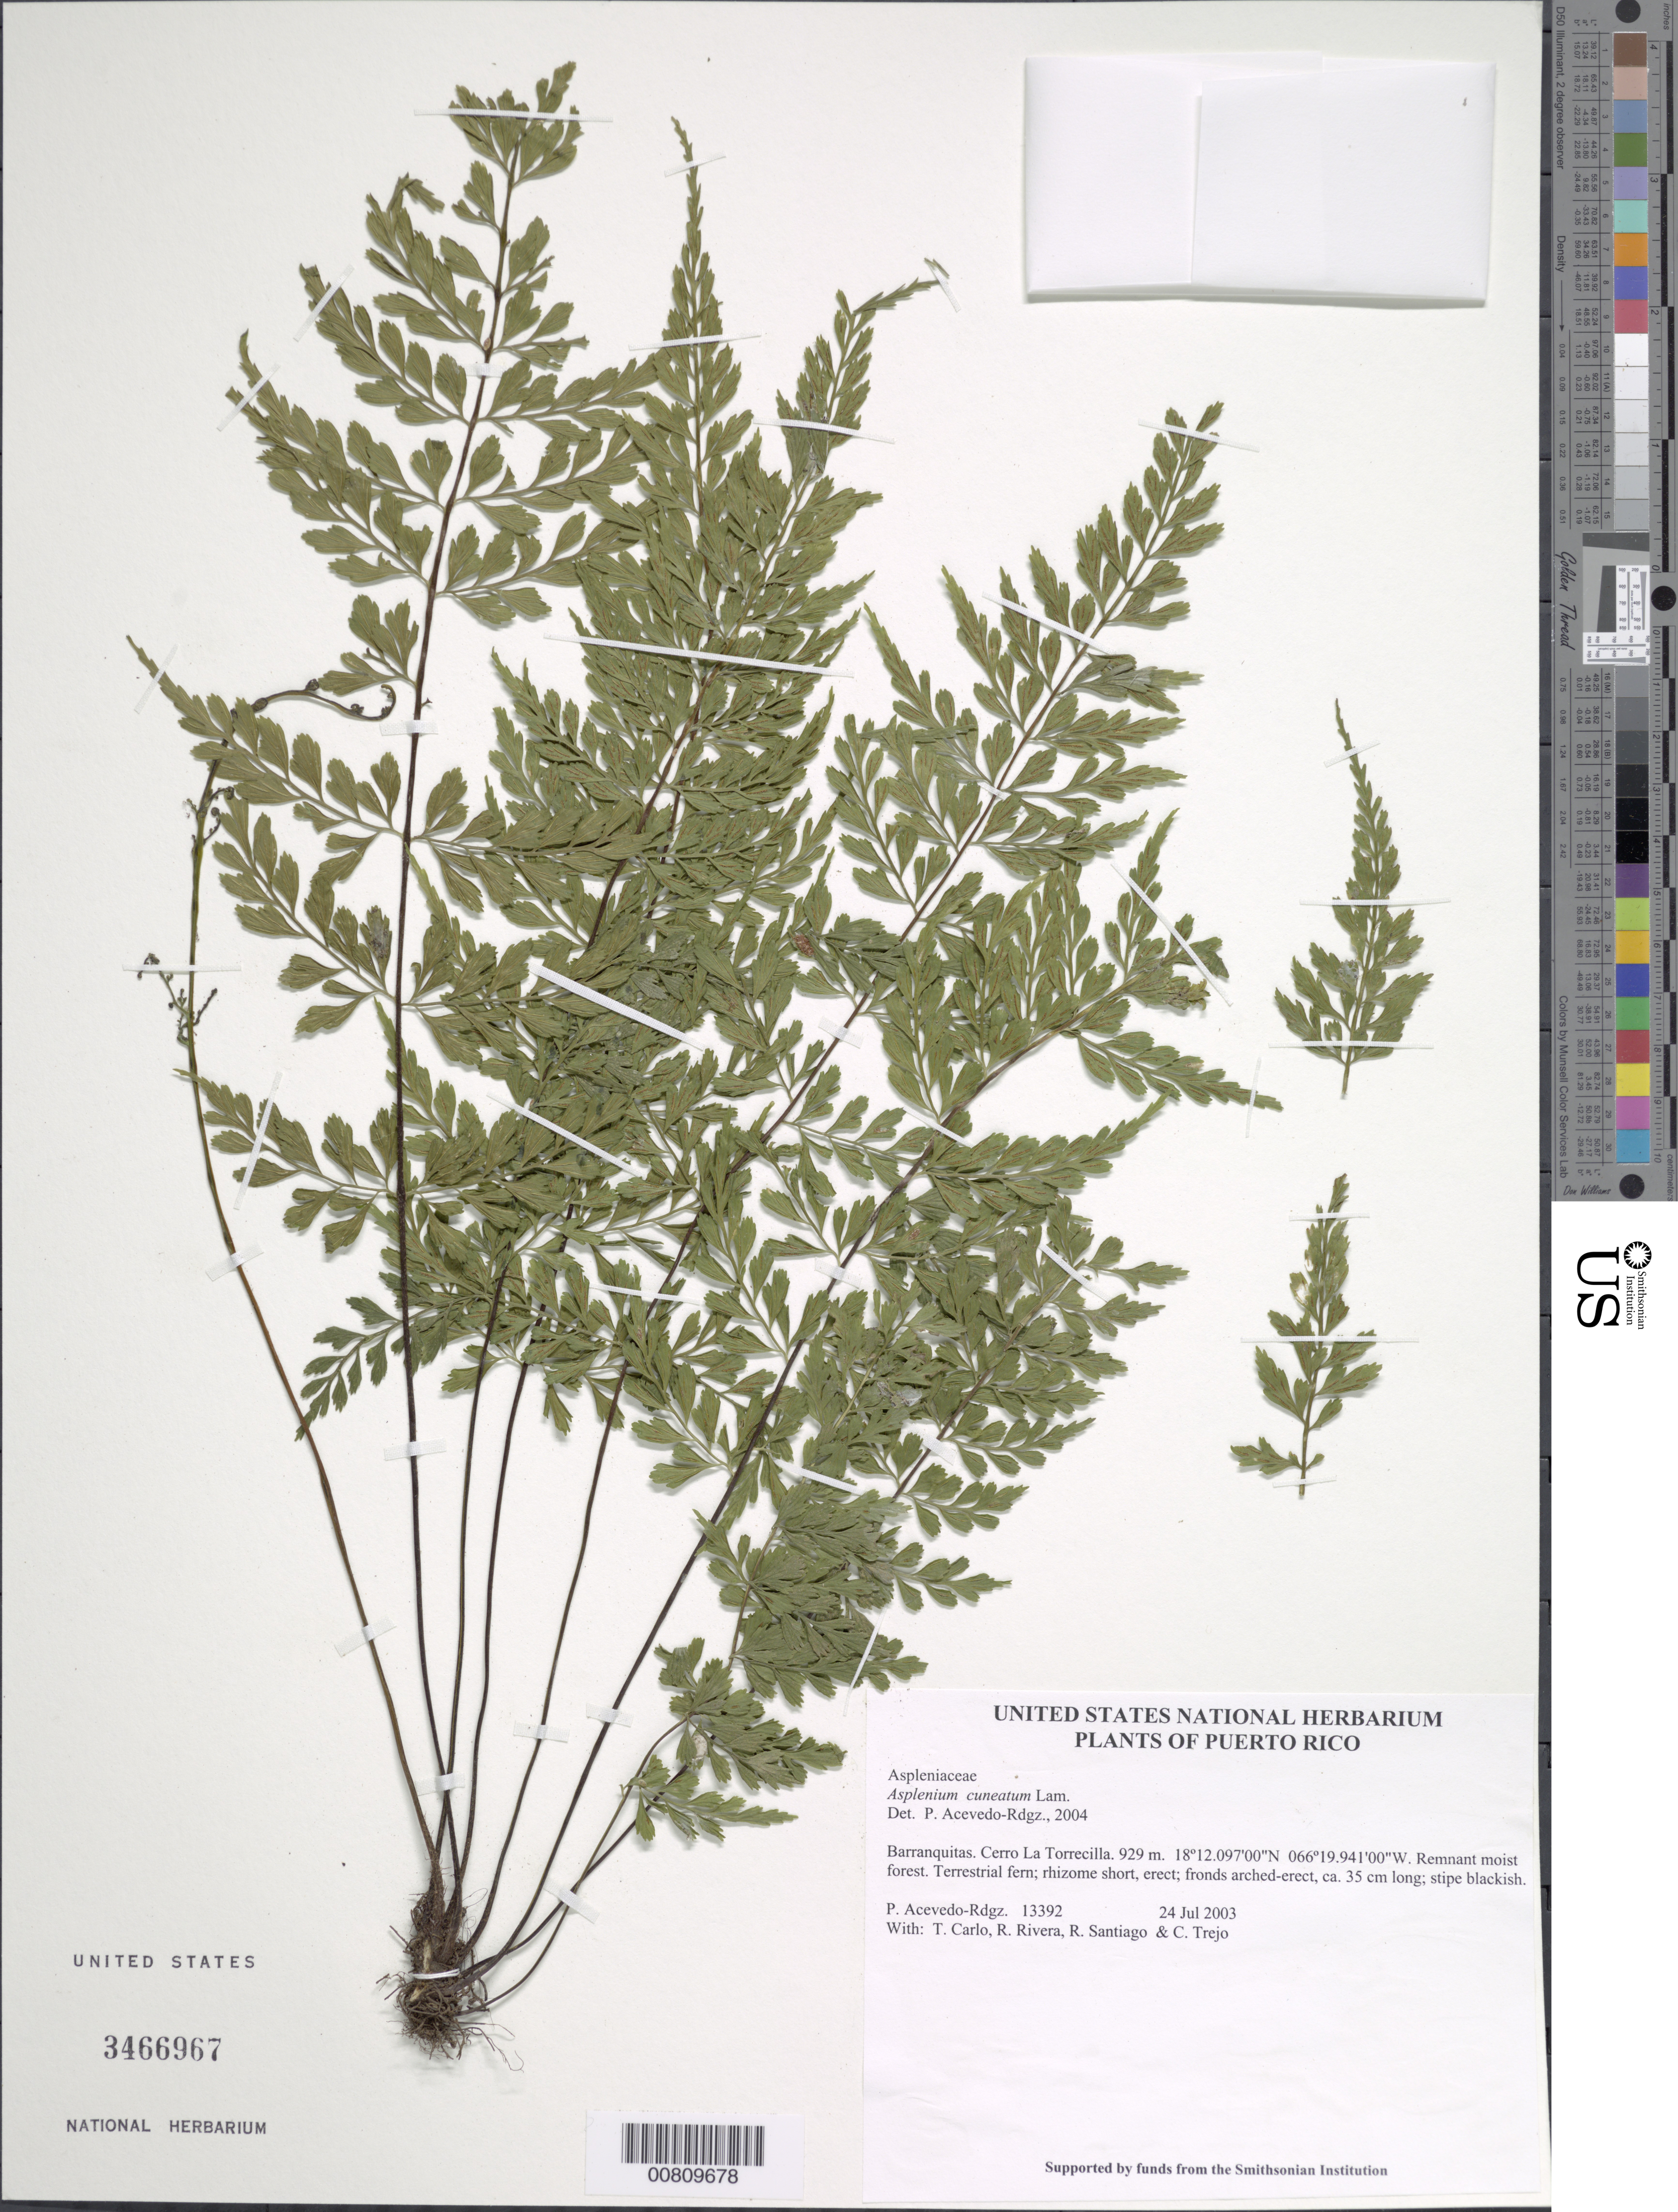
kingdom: Plantae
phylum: Tracheophyta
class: Polypodiopsida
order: Polypodiales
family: Aspleniaceae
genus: Asplenium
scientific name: Asplenium cuneatum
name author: Lam.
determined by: Acevedo-Rodríguez, P., (BOT), Smithsonian Institution - National Museum of Natural History (UNITED STATES)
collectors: P. Acevedo-Rodr., T. Carlo, R. Rivera, R. Santiago & C. Trejo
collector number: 13392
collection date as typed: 24 Jul 2003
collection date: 2003-07-24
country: Puerto Rico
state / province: Barranquitas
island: Puerto Rico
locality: Barranquitas. Cerro La Torrecilla.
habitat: Remnant moist forest.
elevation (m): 929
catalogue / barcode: US 3466967